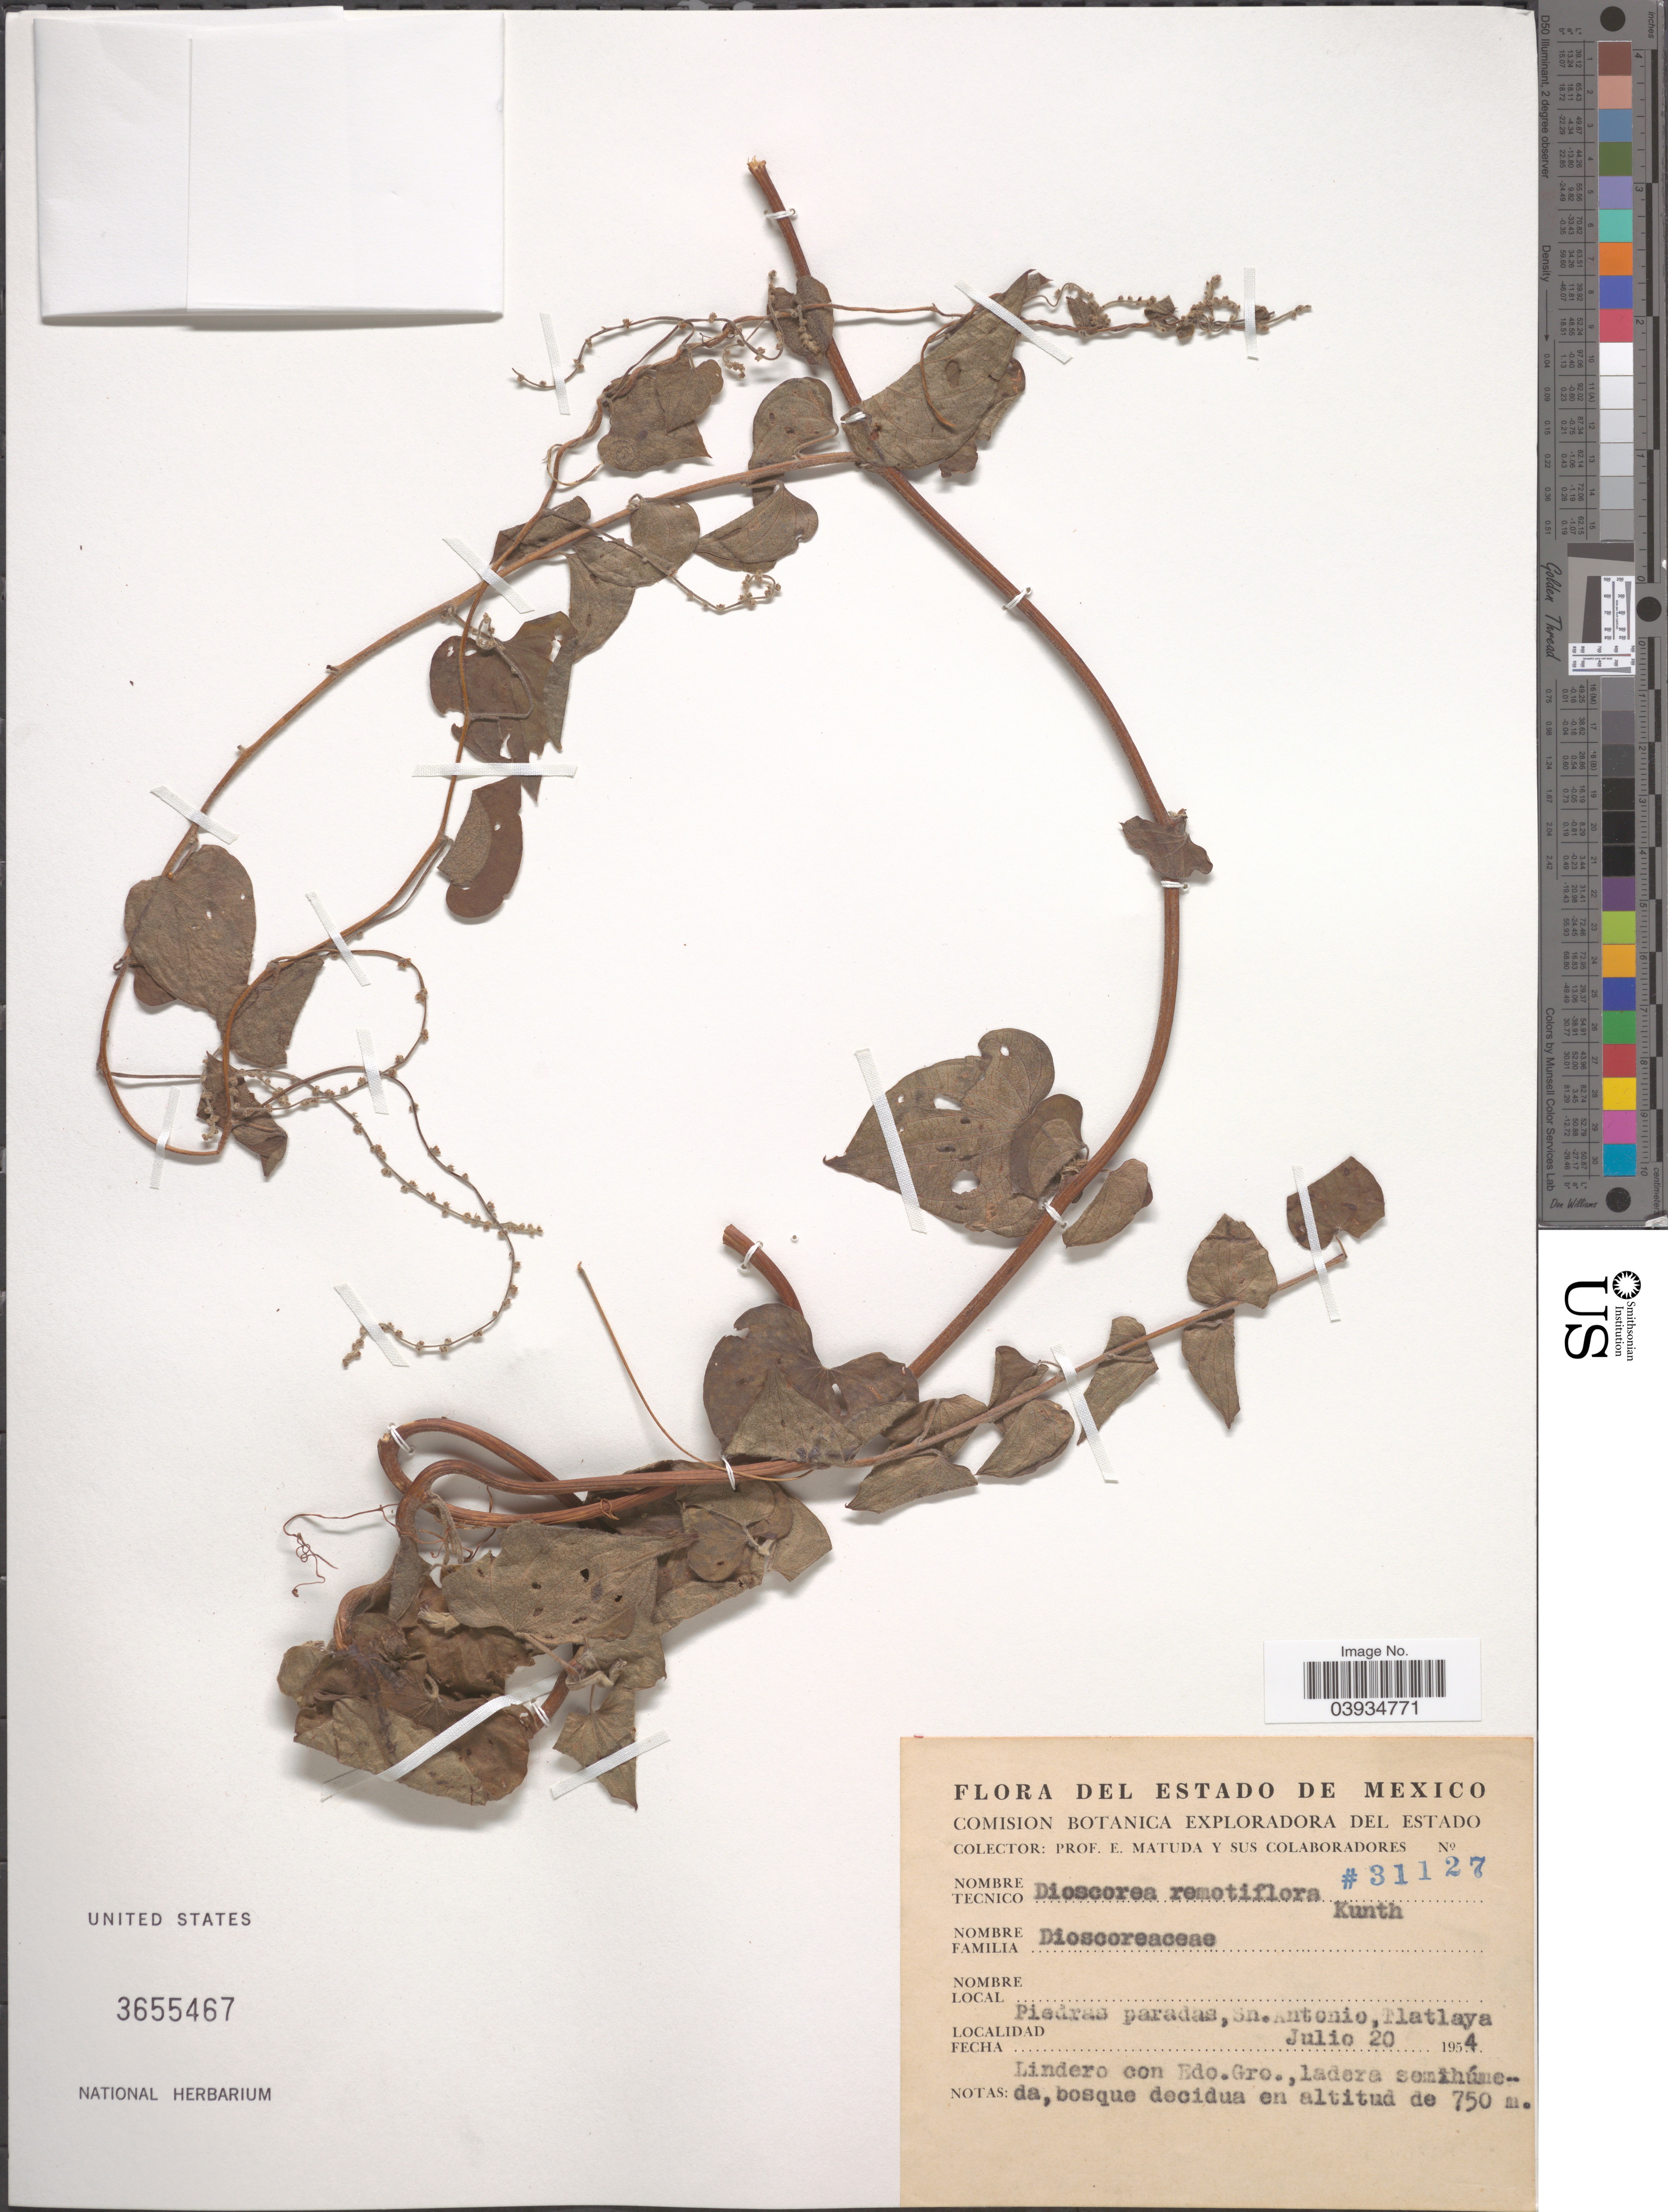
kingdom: Plantae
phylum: Tracheophyta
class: Liliopsida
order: Dioscoreales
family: Dioscoreaceae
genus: Dioscorea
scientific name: Dioscorea remotiflora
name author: Kunth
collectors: E. Matuda & Sus Colaboradores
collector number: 31127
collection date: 1954-07-20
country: Mexico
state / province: Guerrero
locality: Piedras paradas, Sn. Antonio, Tlatlaya. Lindero con Edo. Gro.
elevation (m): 750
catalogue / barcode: US 3655467